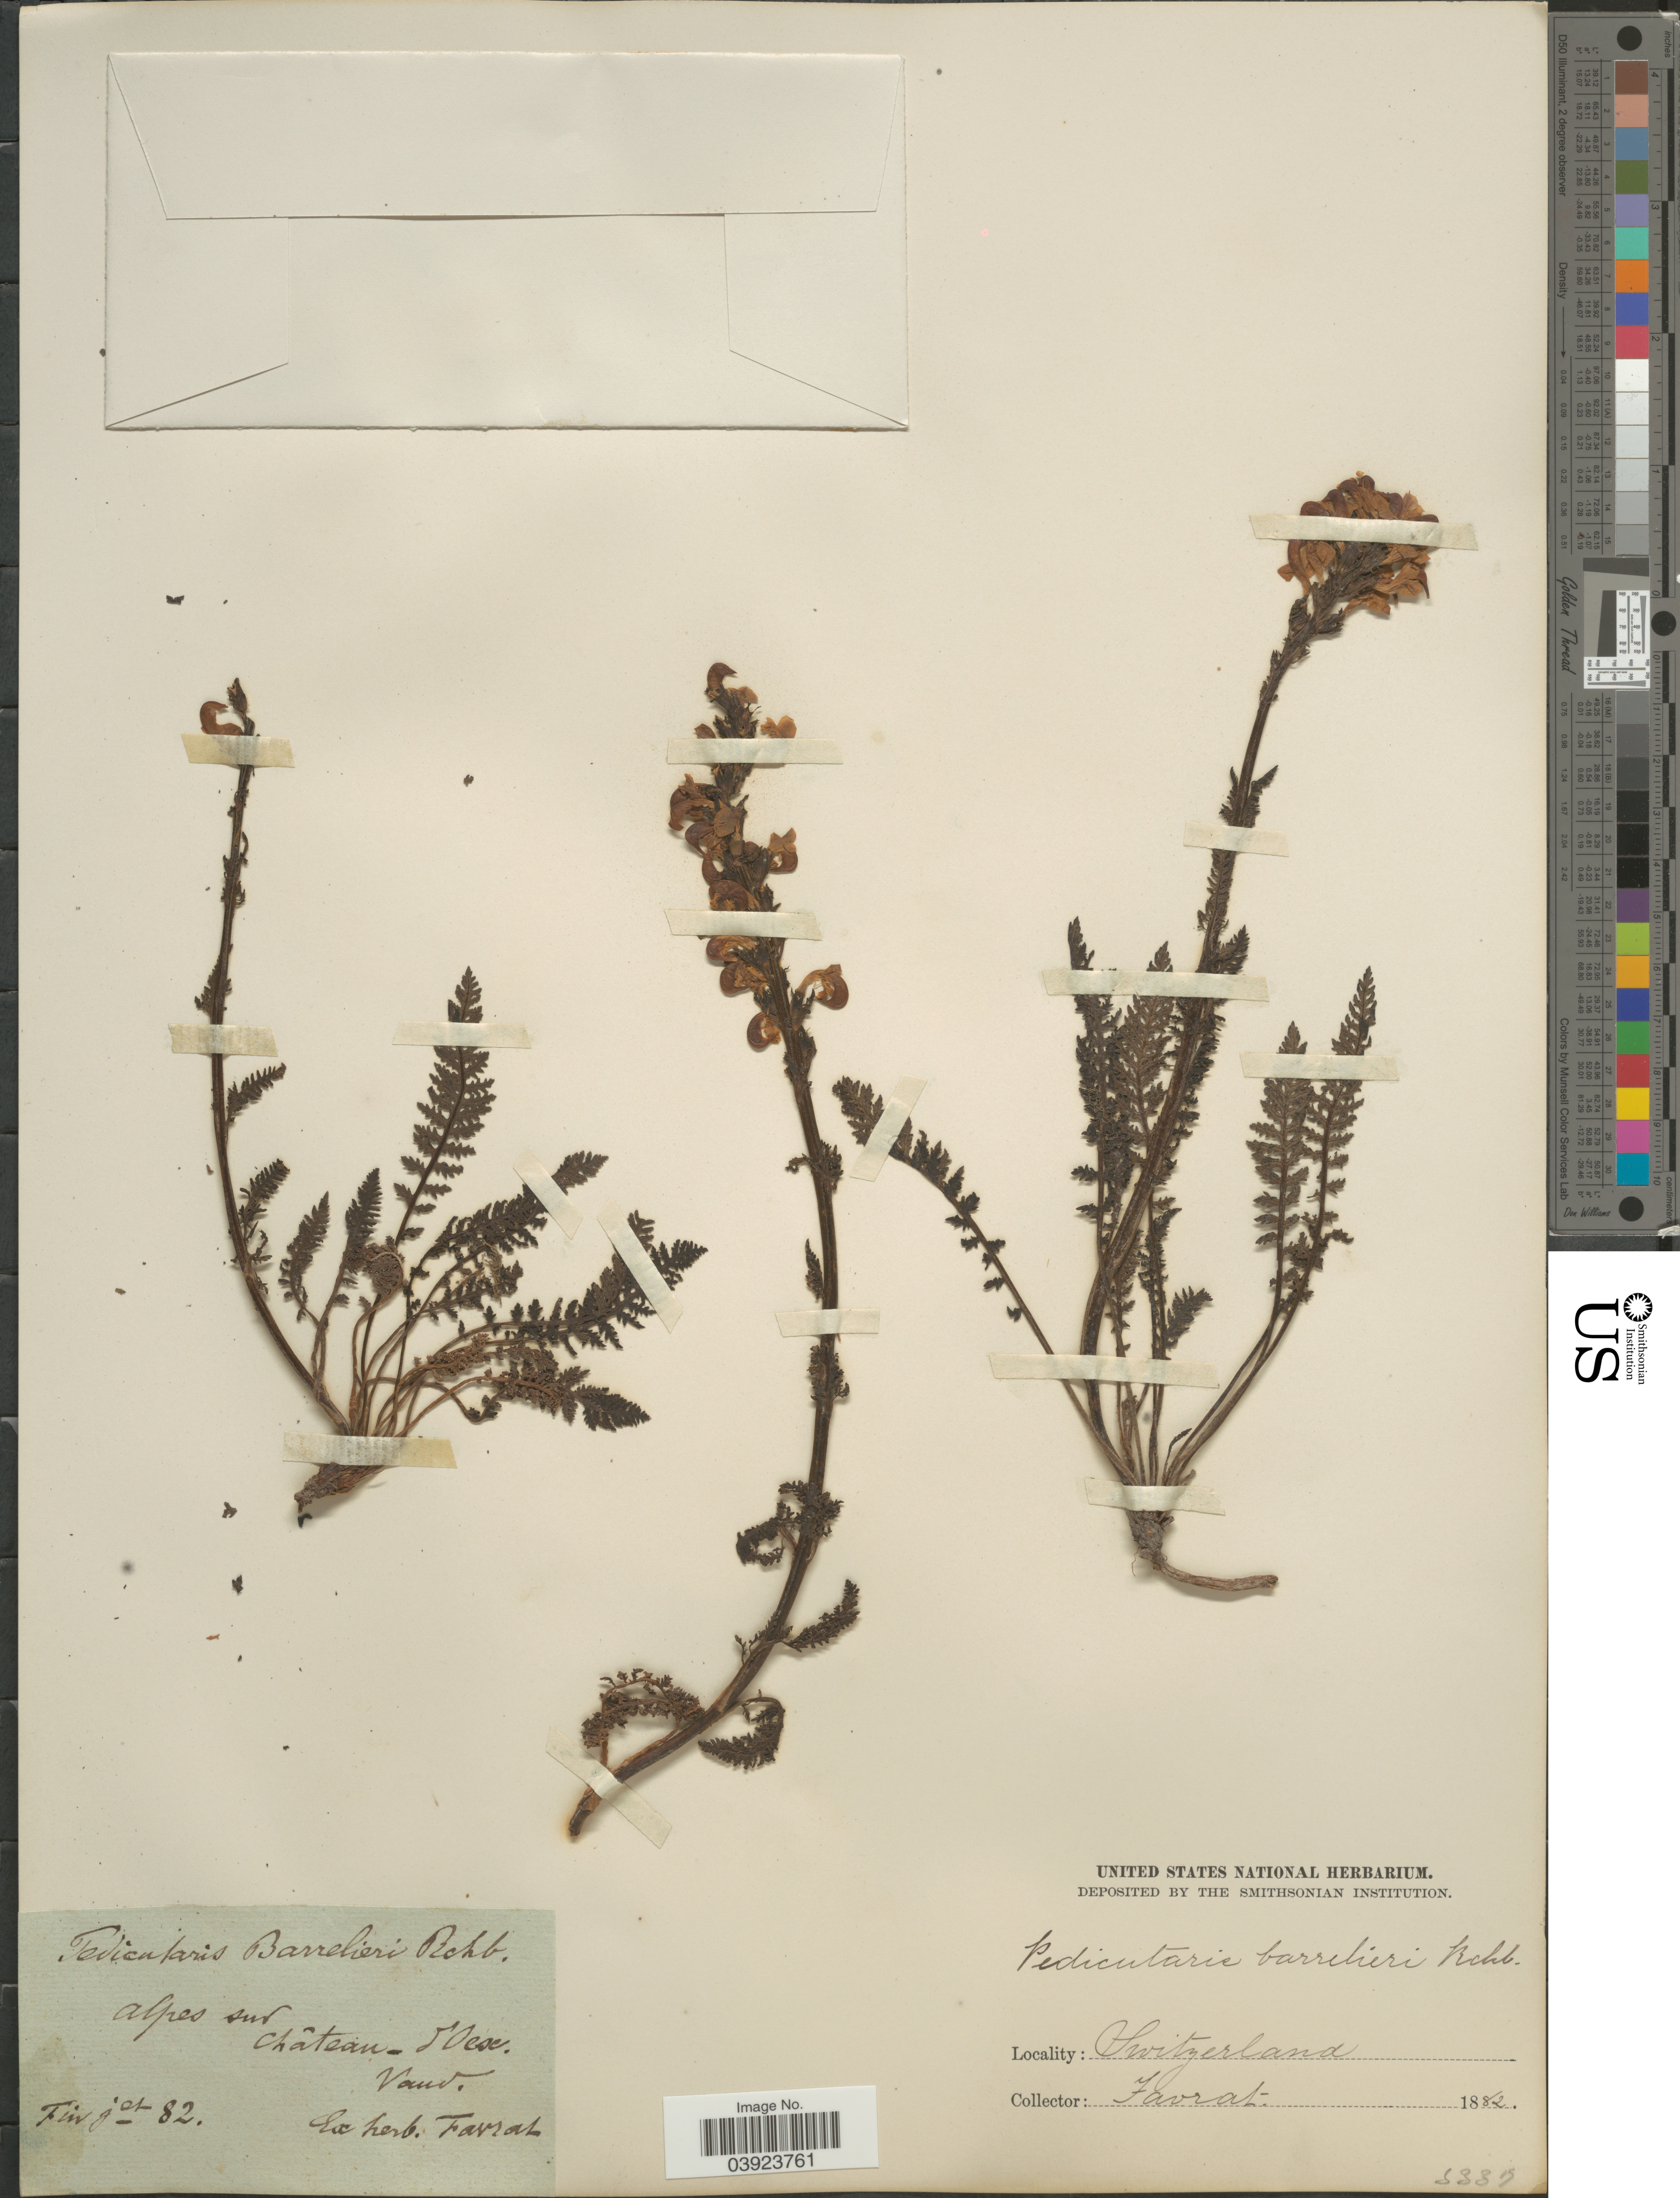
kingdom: Plantae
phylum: Tracheophyta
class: Magnoliopsida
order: Lamiales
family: Orobanchaceae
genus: Pedicularis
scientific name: Pedicularis barrelieri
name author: Rchb. f.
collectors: L. Favrat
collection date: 1882-02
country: Switzerland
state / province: Vaud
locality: Alpes sud Château-d' Oese.